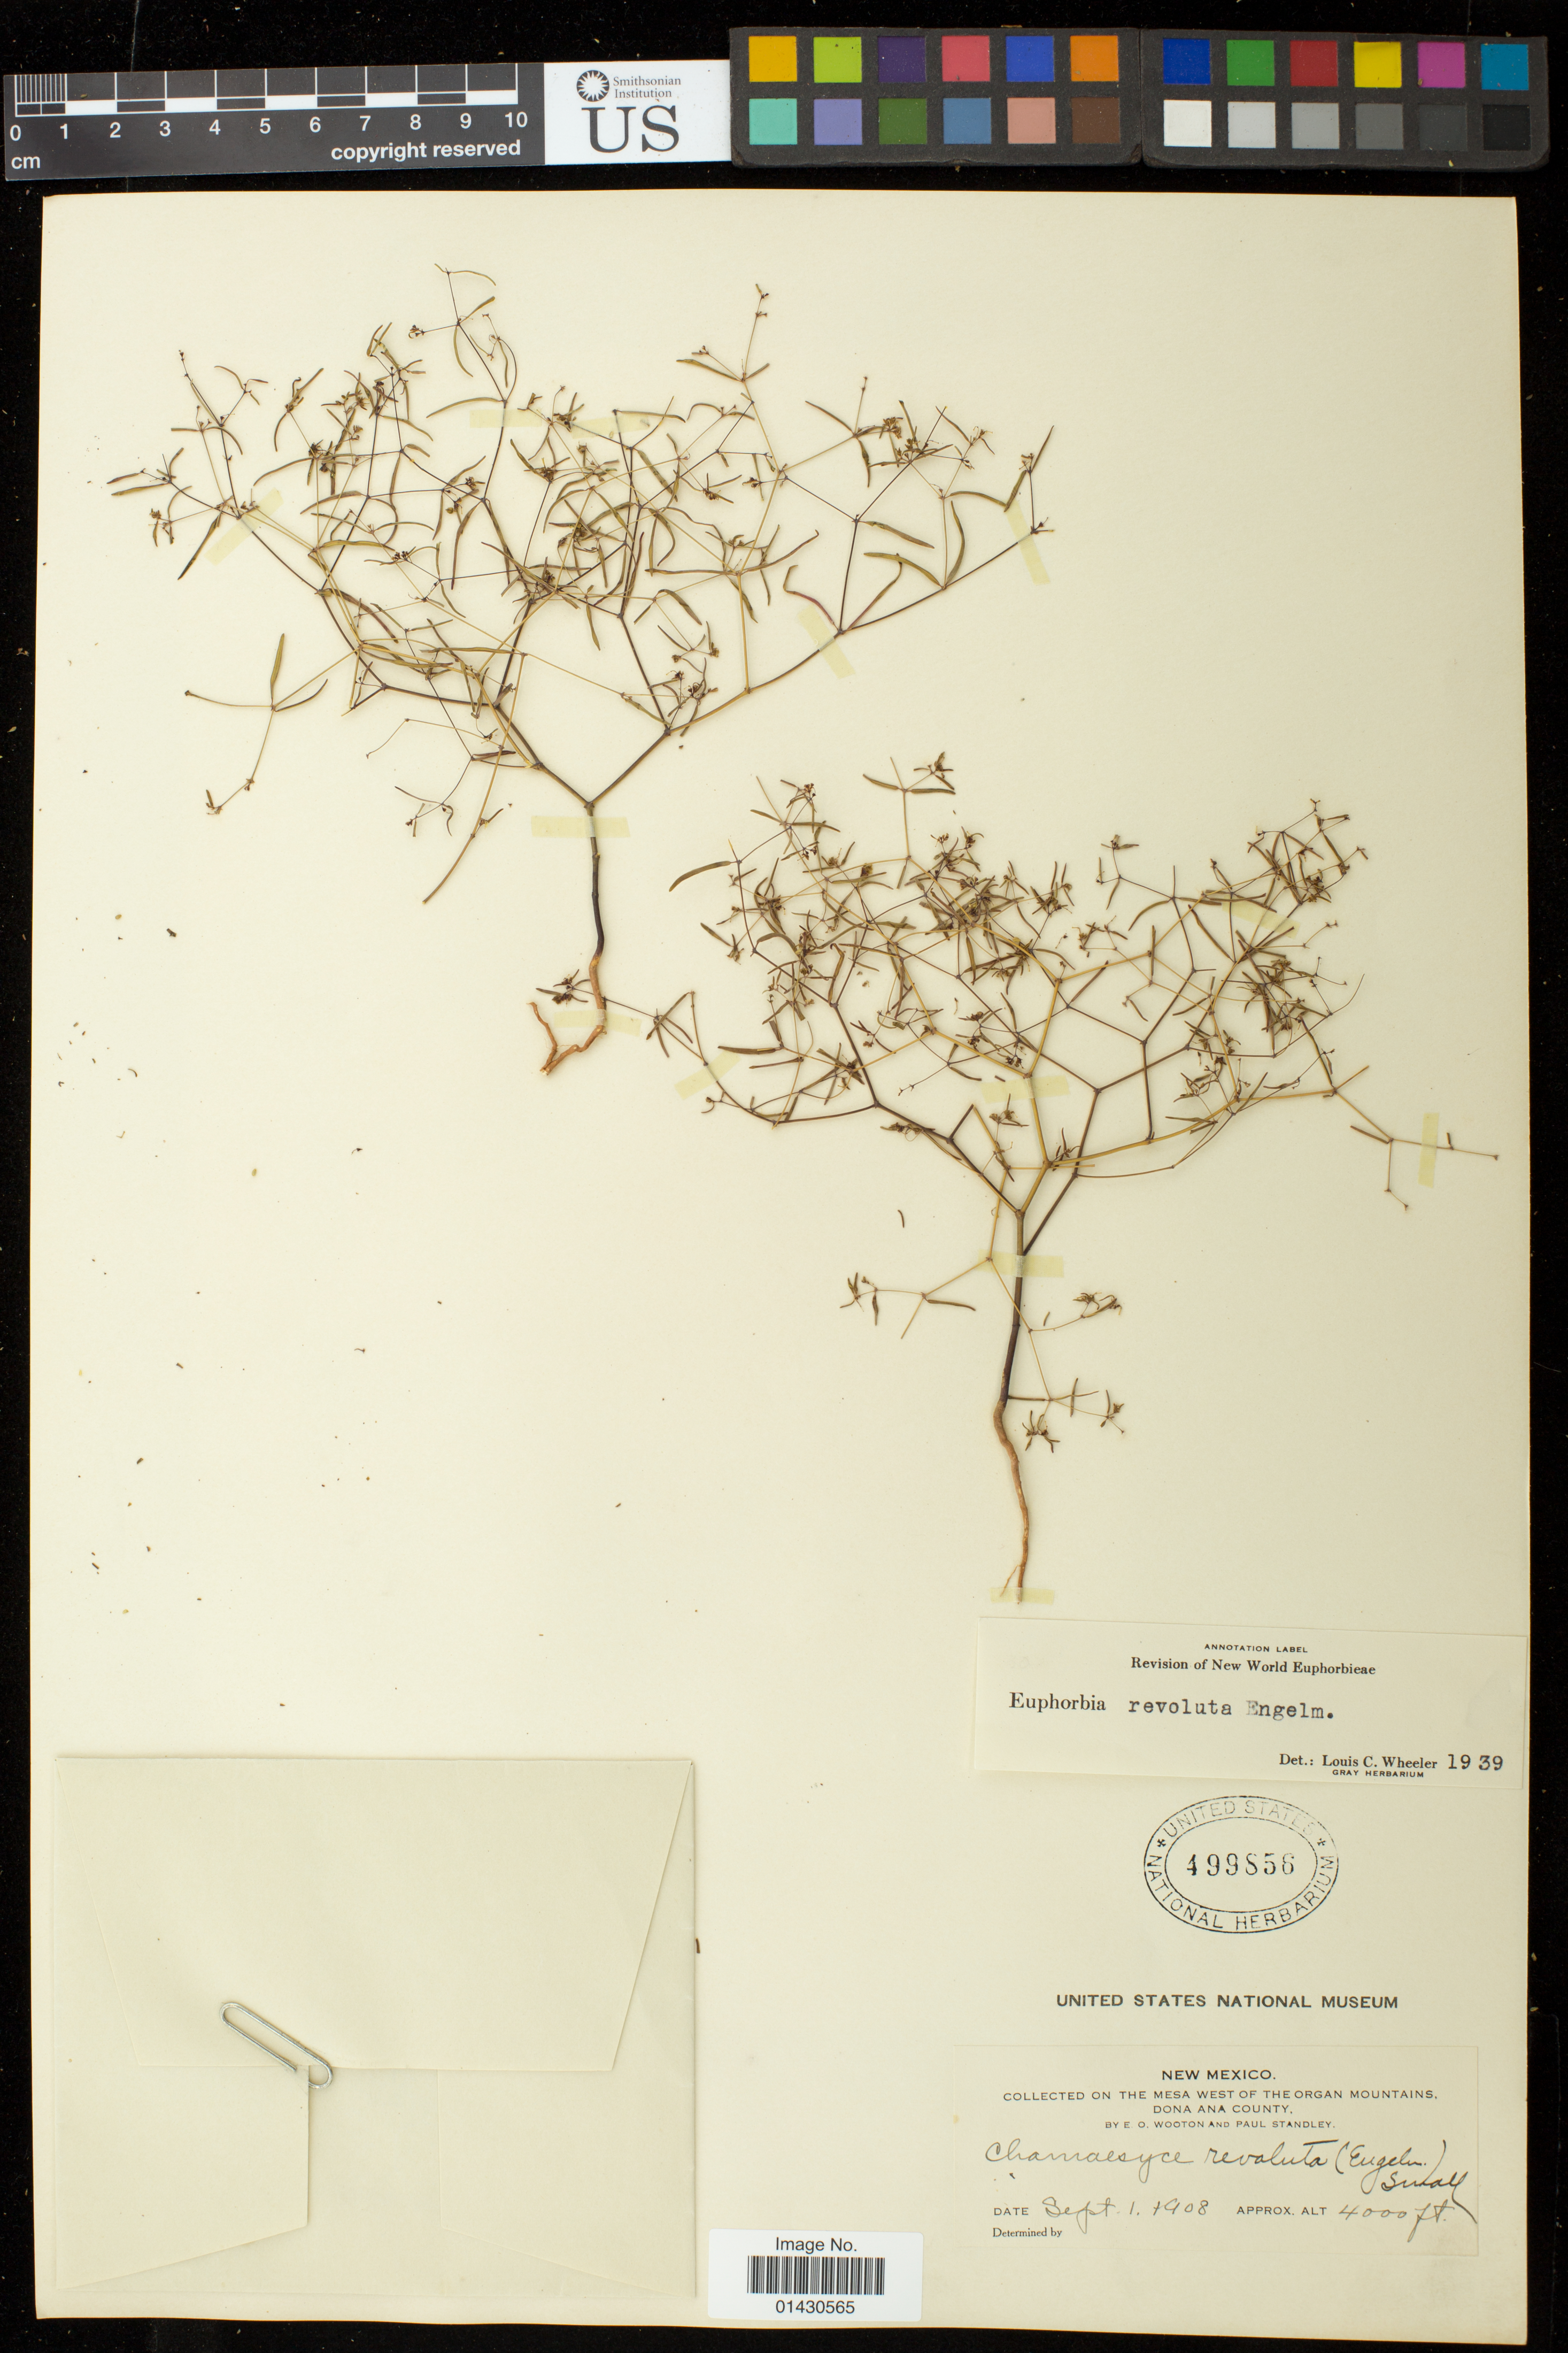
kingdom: Plantae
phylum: Tracheophyta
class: Magnoliopsida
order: Malpighiales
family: Euphorbiaceae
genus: Euphorbia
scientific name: Euphorbia revoluta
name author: Engelm. in Emory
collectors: E. O. Wooton & P. C. Standley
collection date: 1908-09-01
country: United States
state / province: New Mexico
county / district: Dona Ana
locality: On the mesa west of the Organ Mountains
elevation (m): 1219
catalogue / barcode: US 499856